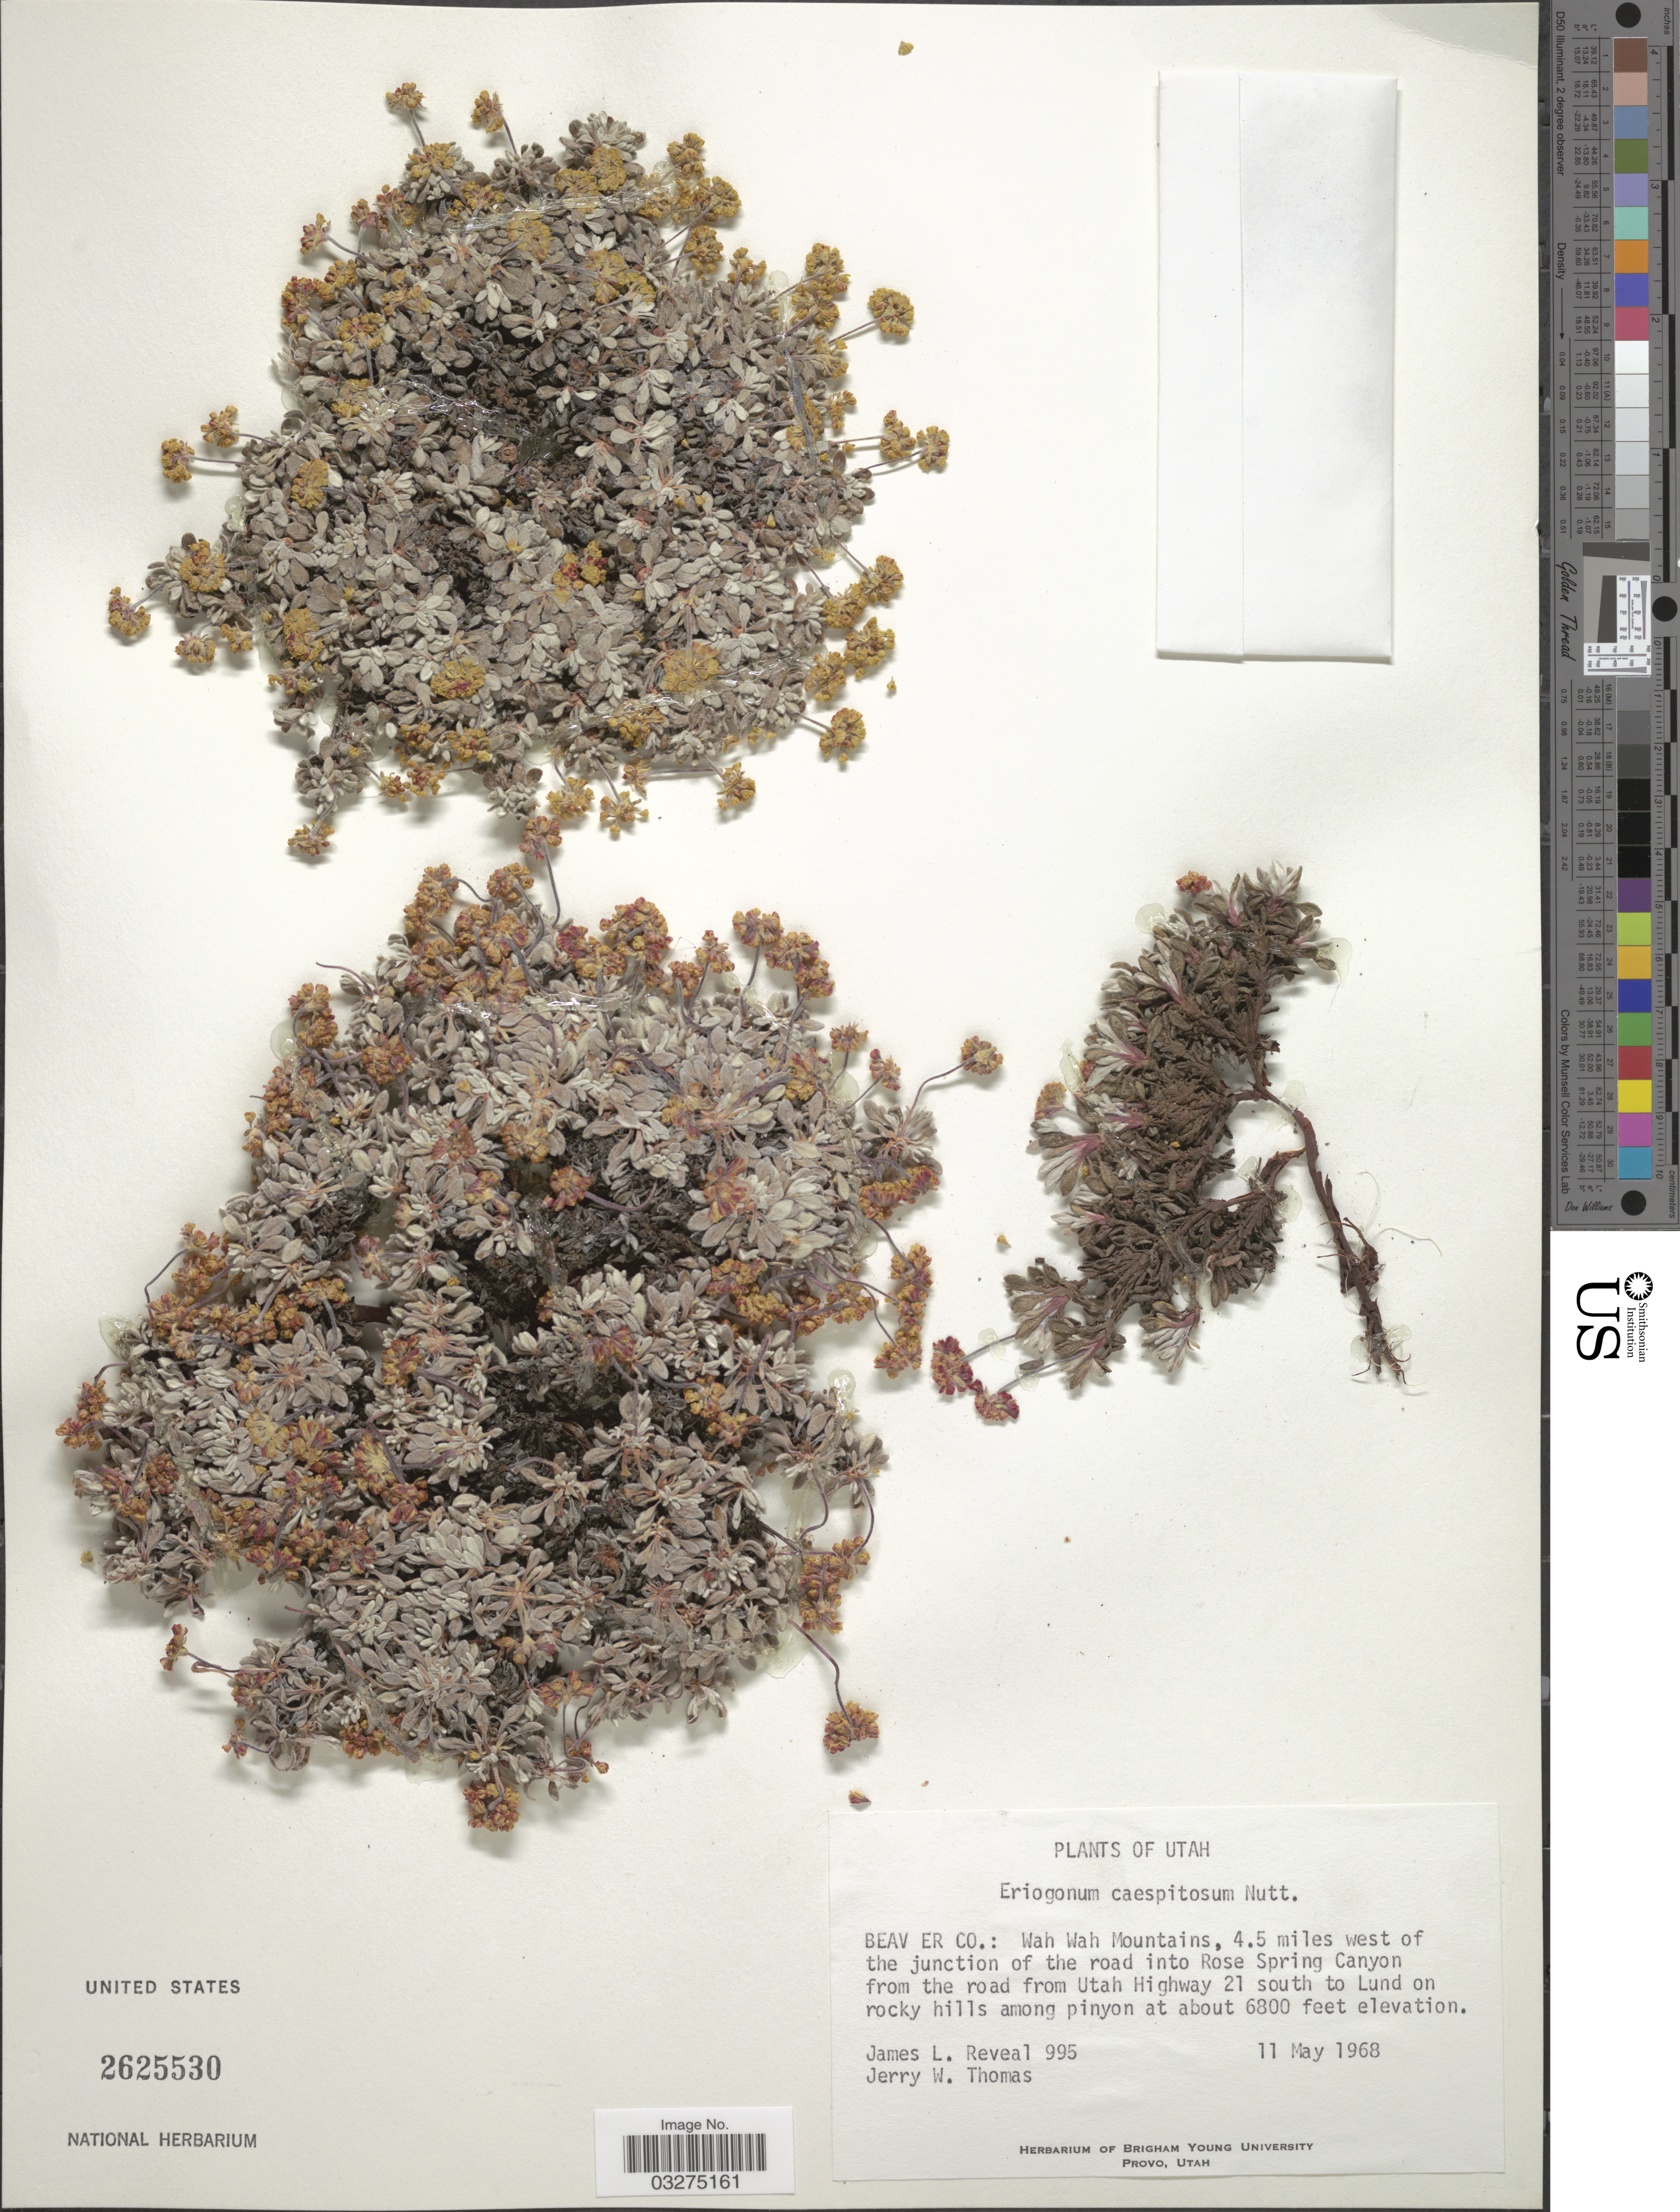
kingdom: Plantae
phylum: Tracheophyta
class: Magnoliopsida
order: Caryophyllales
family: Polygonaceae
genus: Eriogonum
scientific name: Eriogonum caespitosum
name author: Nutt.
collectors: J. L. Reveal & J. W. Thomas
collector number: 995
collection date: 1968-05-11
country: United States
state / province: Utah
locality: Beaver Co.: Wah Wah Mountains, 4.5 miles west of the junction of the road into Rose Spring Canyon from the road from Utah Highway 21 south to Lund on rocky hills among pinyon.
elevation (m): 2073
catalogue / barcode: US 2625530